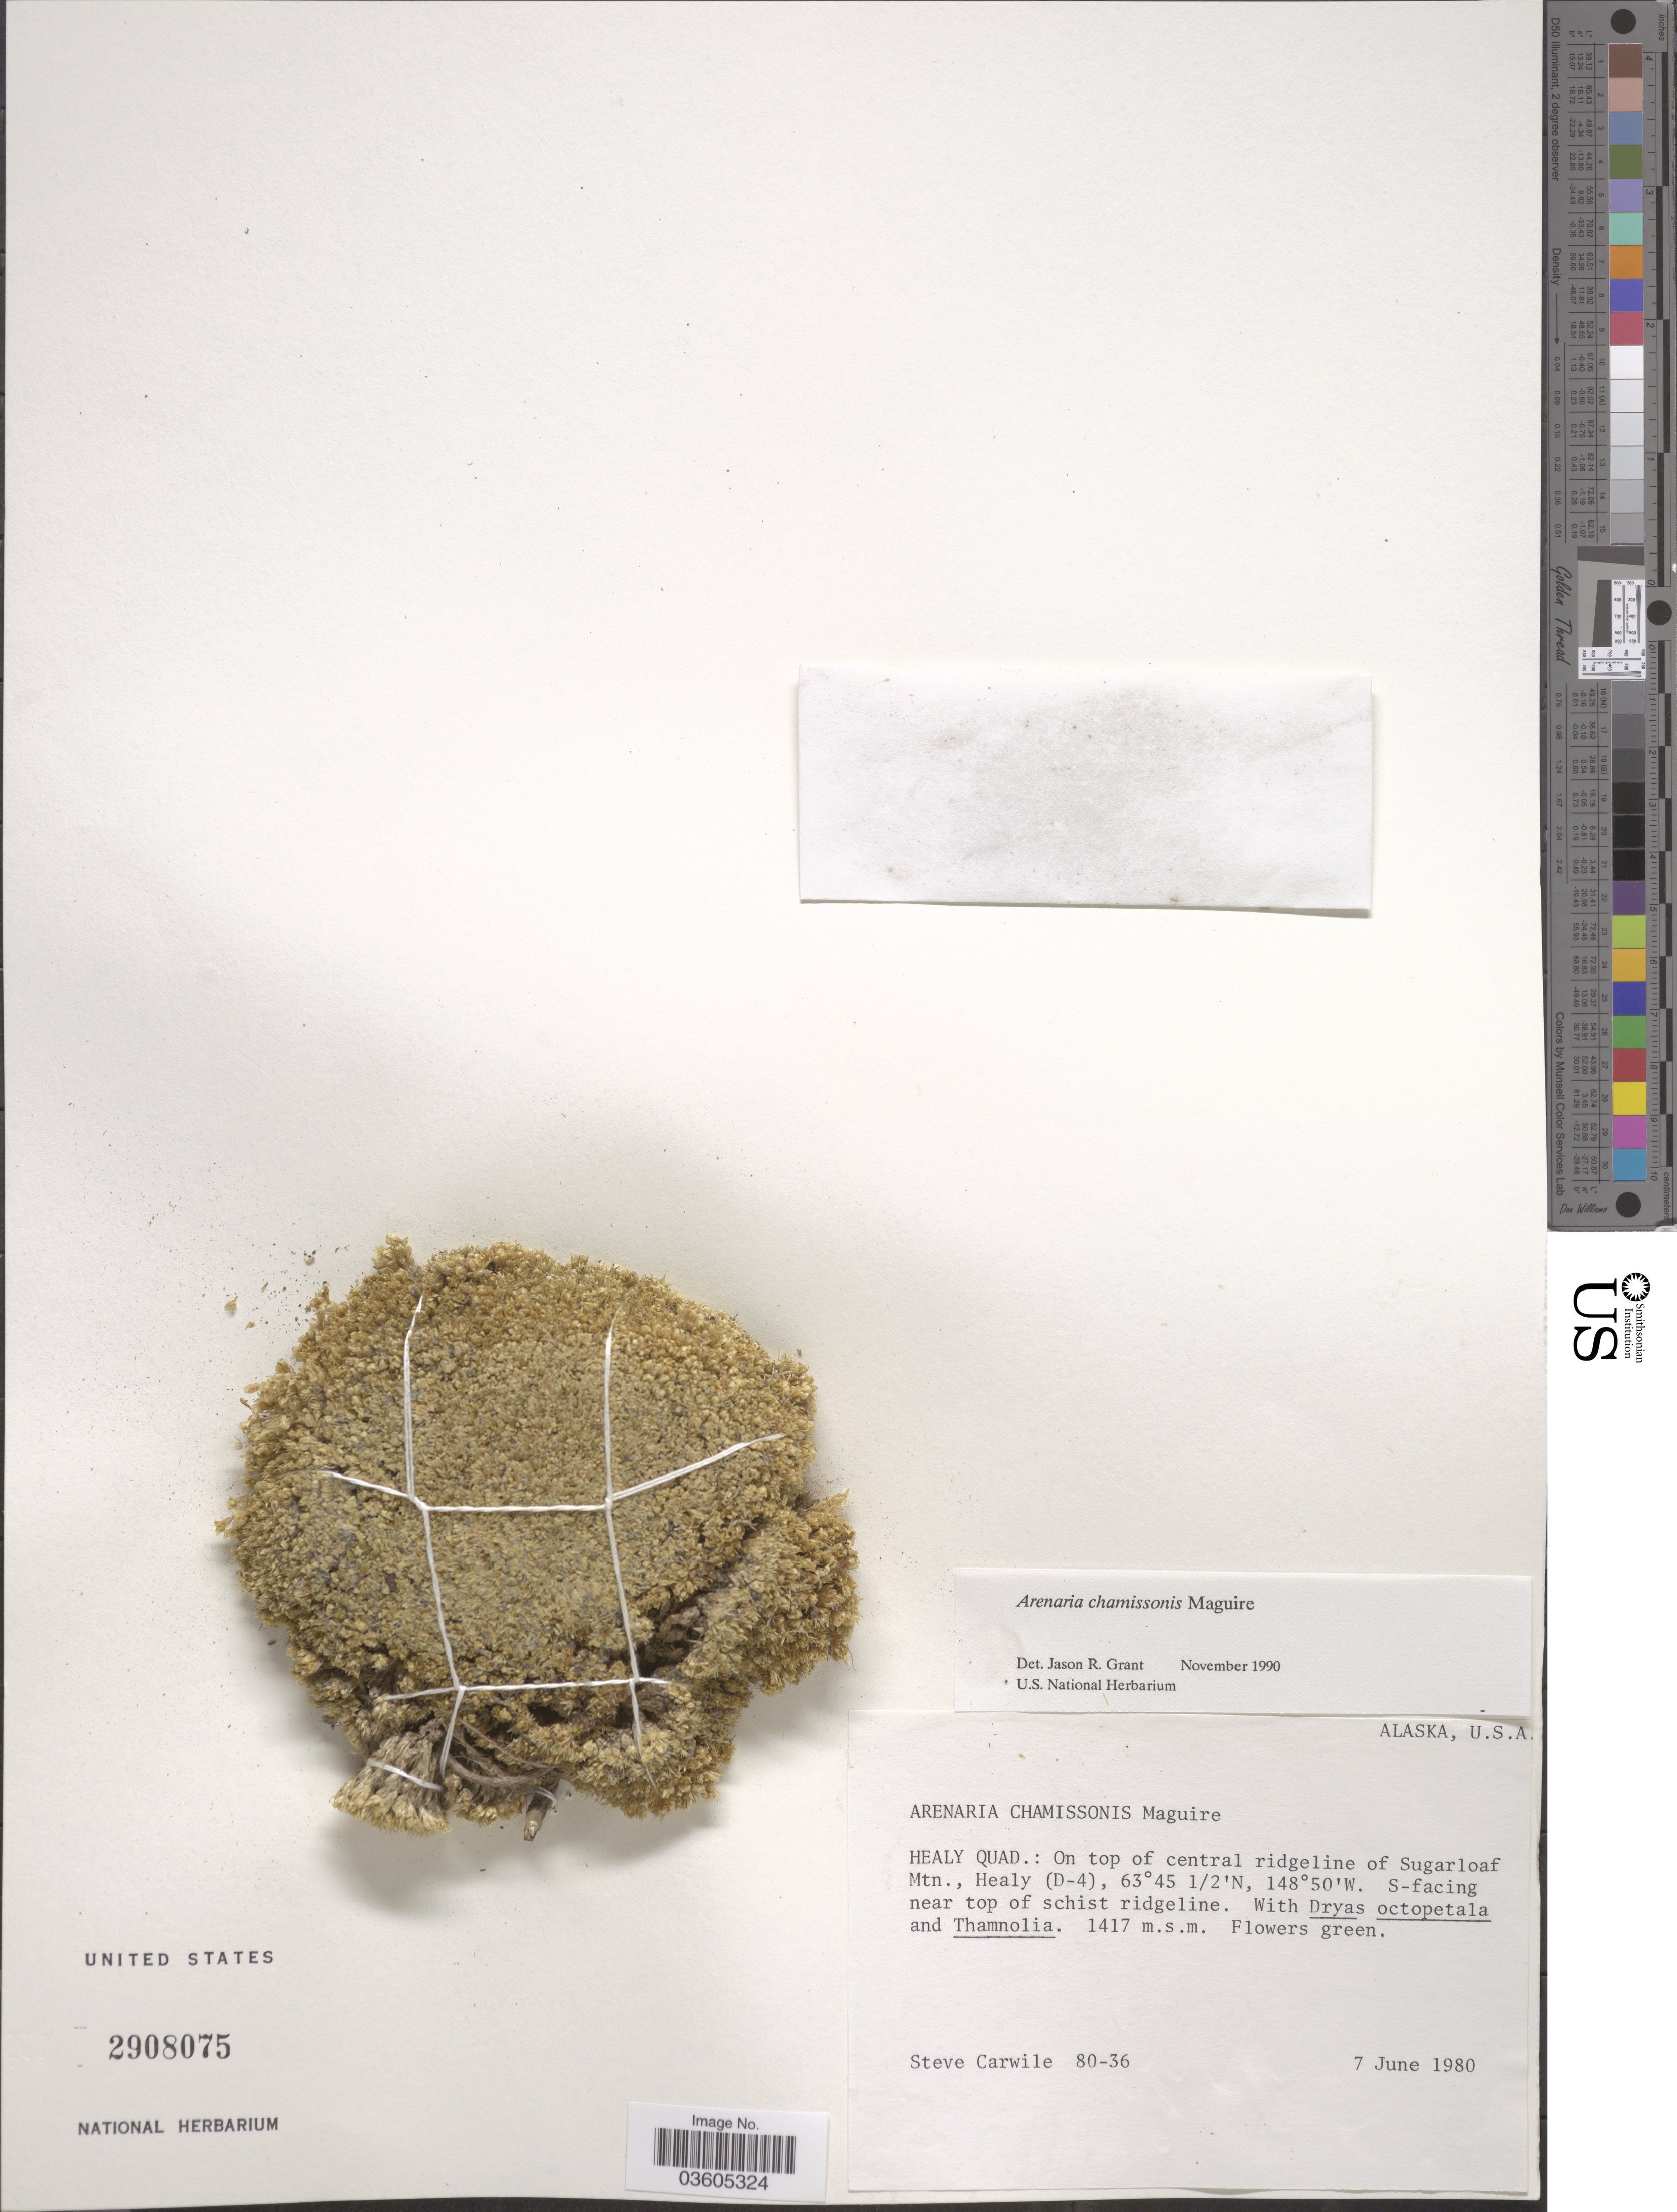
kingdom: Plantae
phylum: Tracheophyta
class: Magnoliopsida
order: Caryophyllales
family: Caryophyllaceae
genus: Arenaria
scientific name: Arenaria chamissonis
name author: Maguire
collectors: S. Carwile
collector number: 80-36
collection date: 1980-06-07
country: United States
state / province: Alaska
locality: Healy Quad.: On top of central ridgeline of Sugarloaf Mtn., Healy (D-4).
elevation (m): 1417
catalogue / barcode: US 2908075